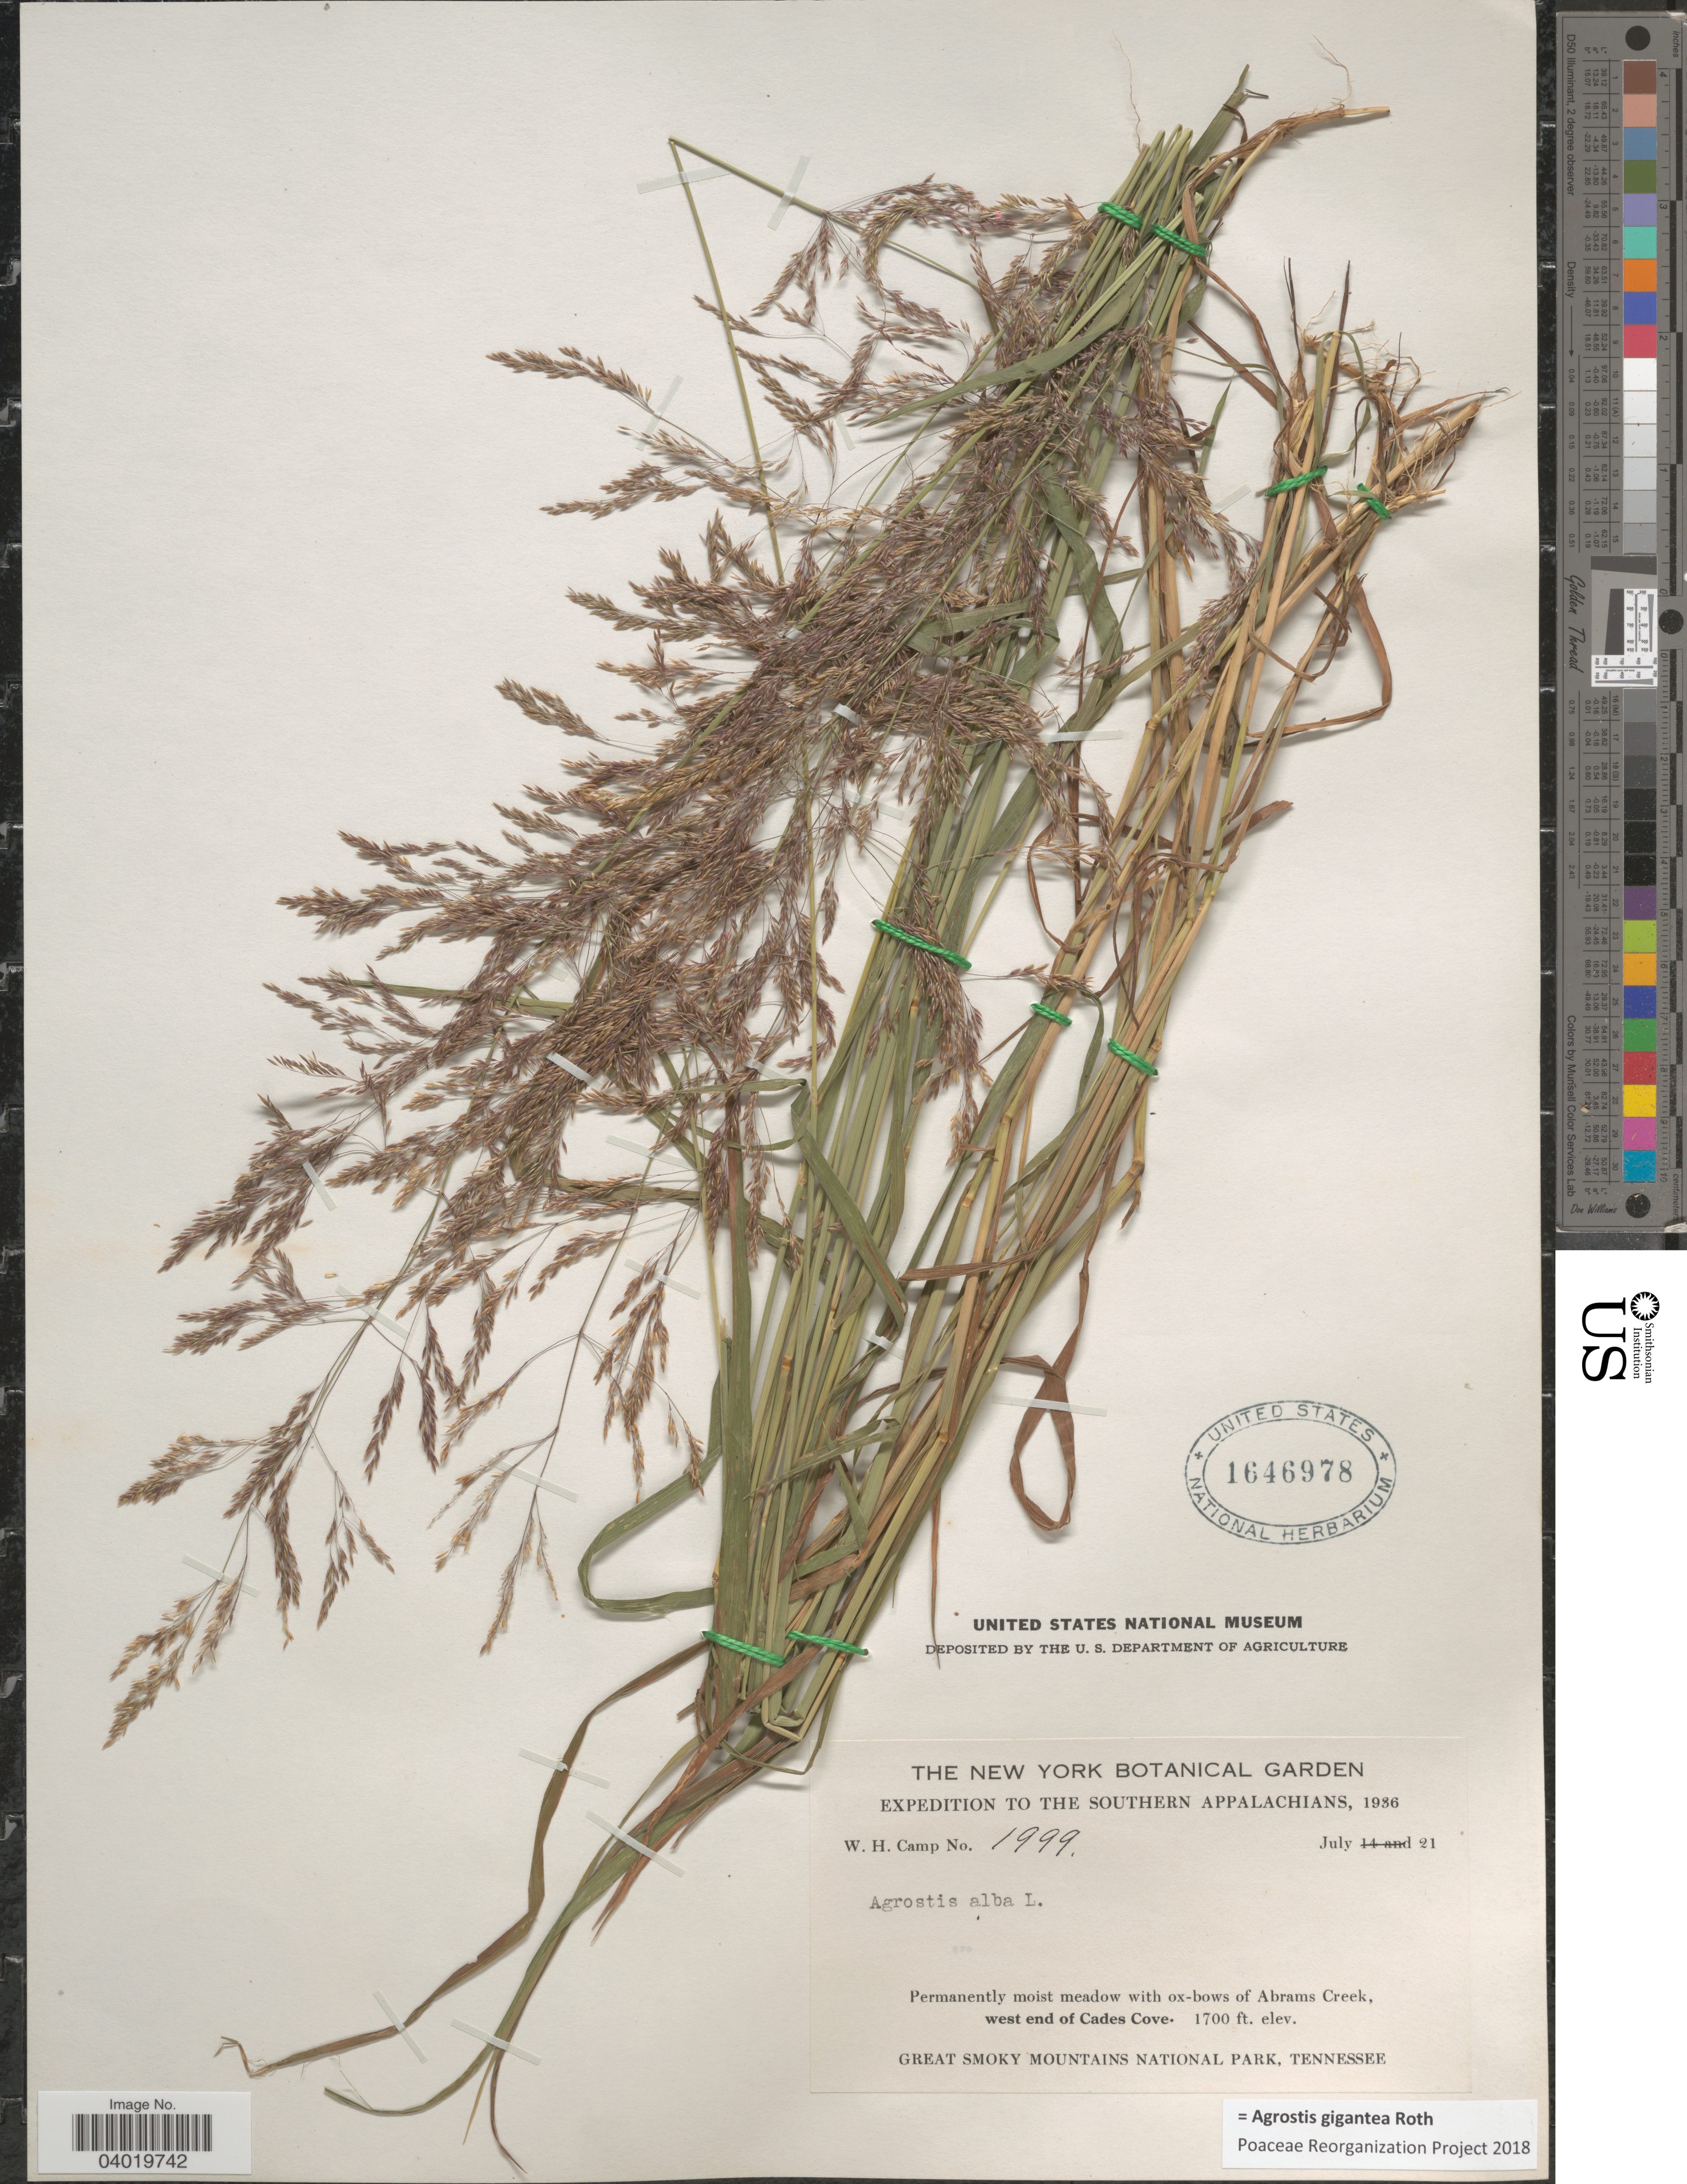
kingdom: Plantae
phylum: Tracheophyta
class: Liliopsida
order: Poales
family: Poaceae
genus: Agrostis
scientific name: Agrostis gigantea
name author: Roth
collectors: W. H. Camp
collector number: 1999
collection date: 1936-07-21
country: United States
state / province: Tennessee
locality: The Southern Appalachians. Abrams Creek, west end of Cades Cove. Great Smoky Mountains National Park.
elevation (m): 518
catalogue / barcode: US 1646978